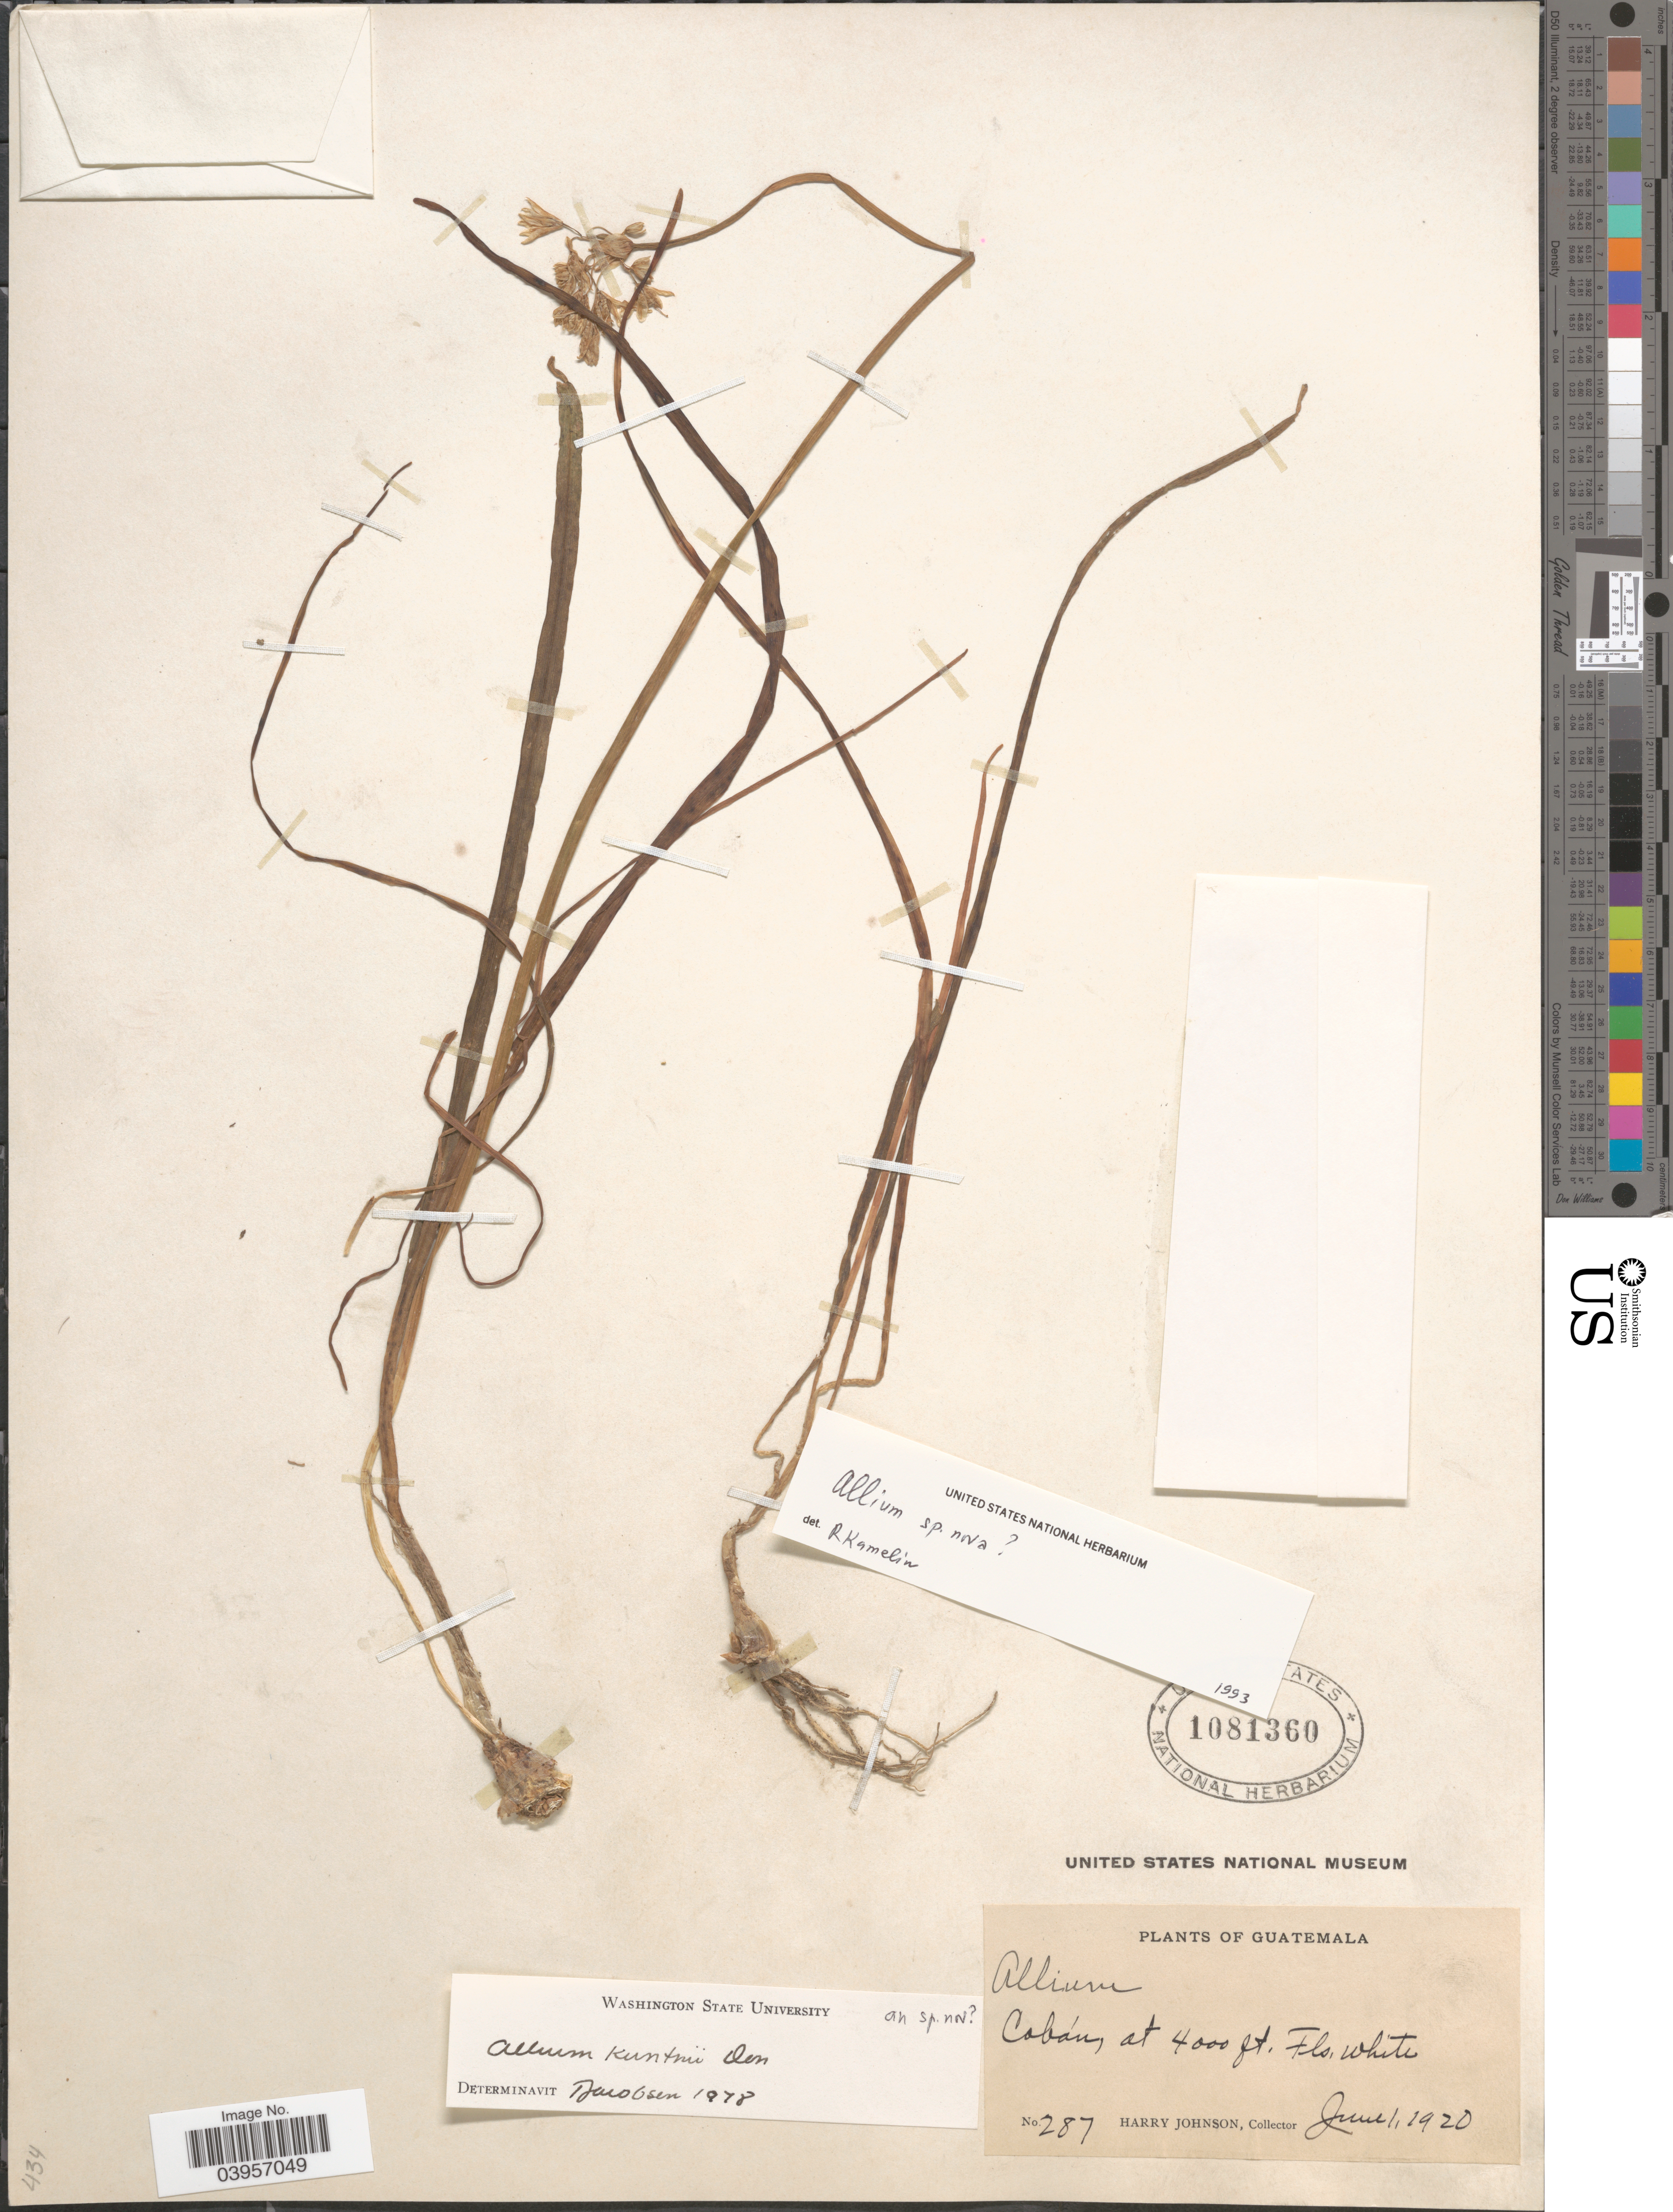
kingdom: Plantae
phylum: Tracheophyta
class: Liliopsida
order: Asparagales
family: Amaryllidaceae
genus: Allium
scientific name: Allium sp.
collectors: H. Johnson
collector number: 287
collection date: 1920-06-01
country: Guatemala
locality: Cobán.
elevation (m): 1219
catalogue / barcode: US 1081360